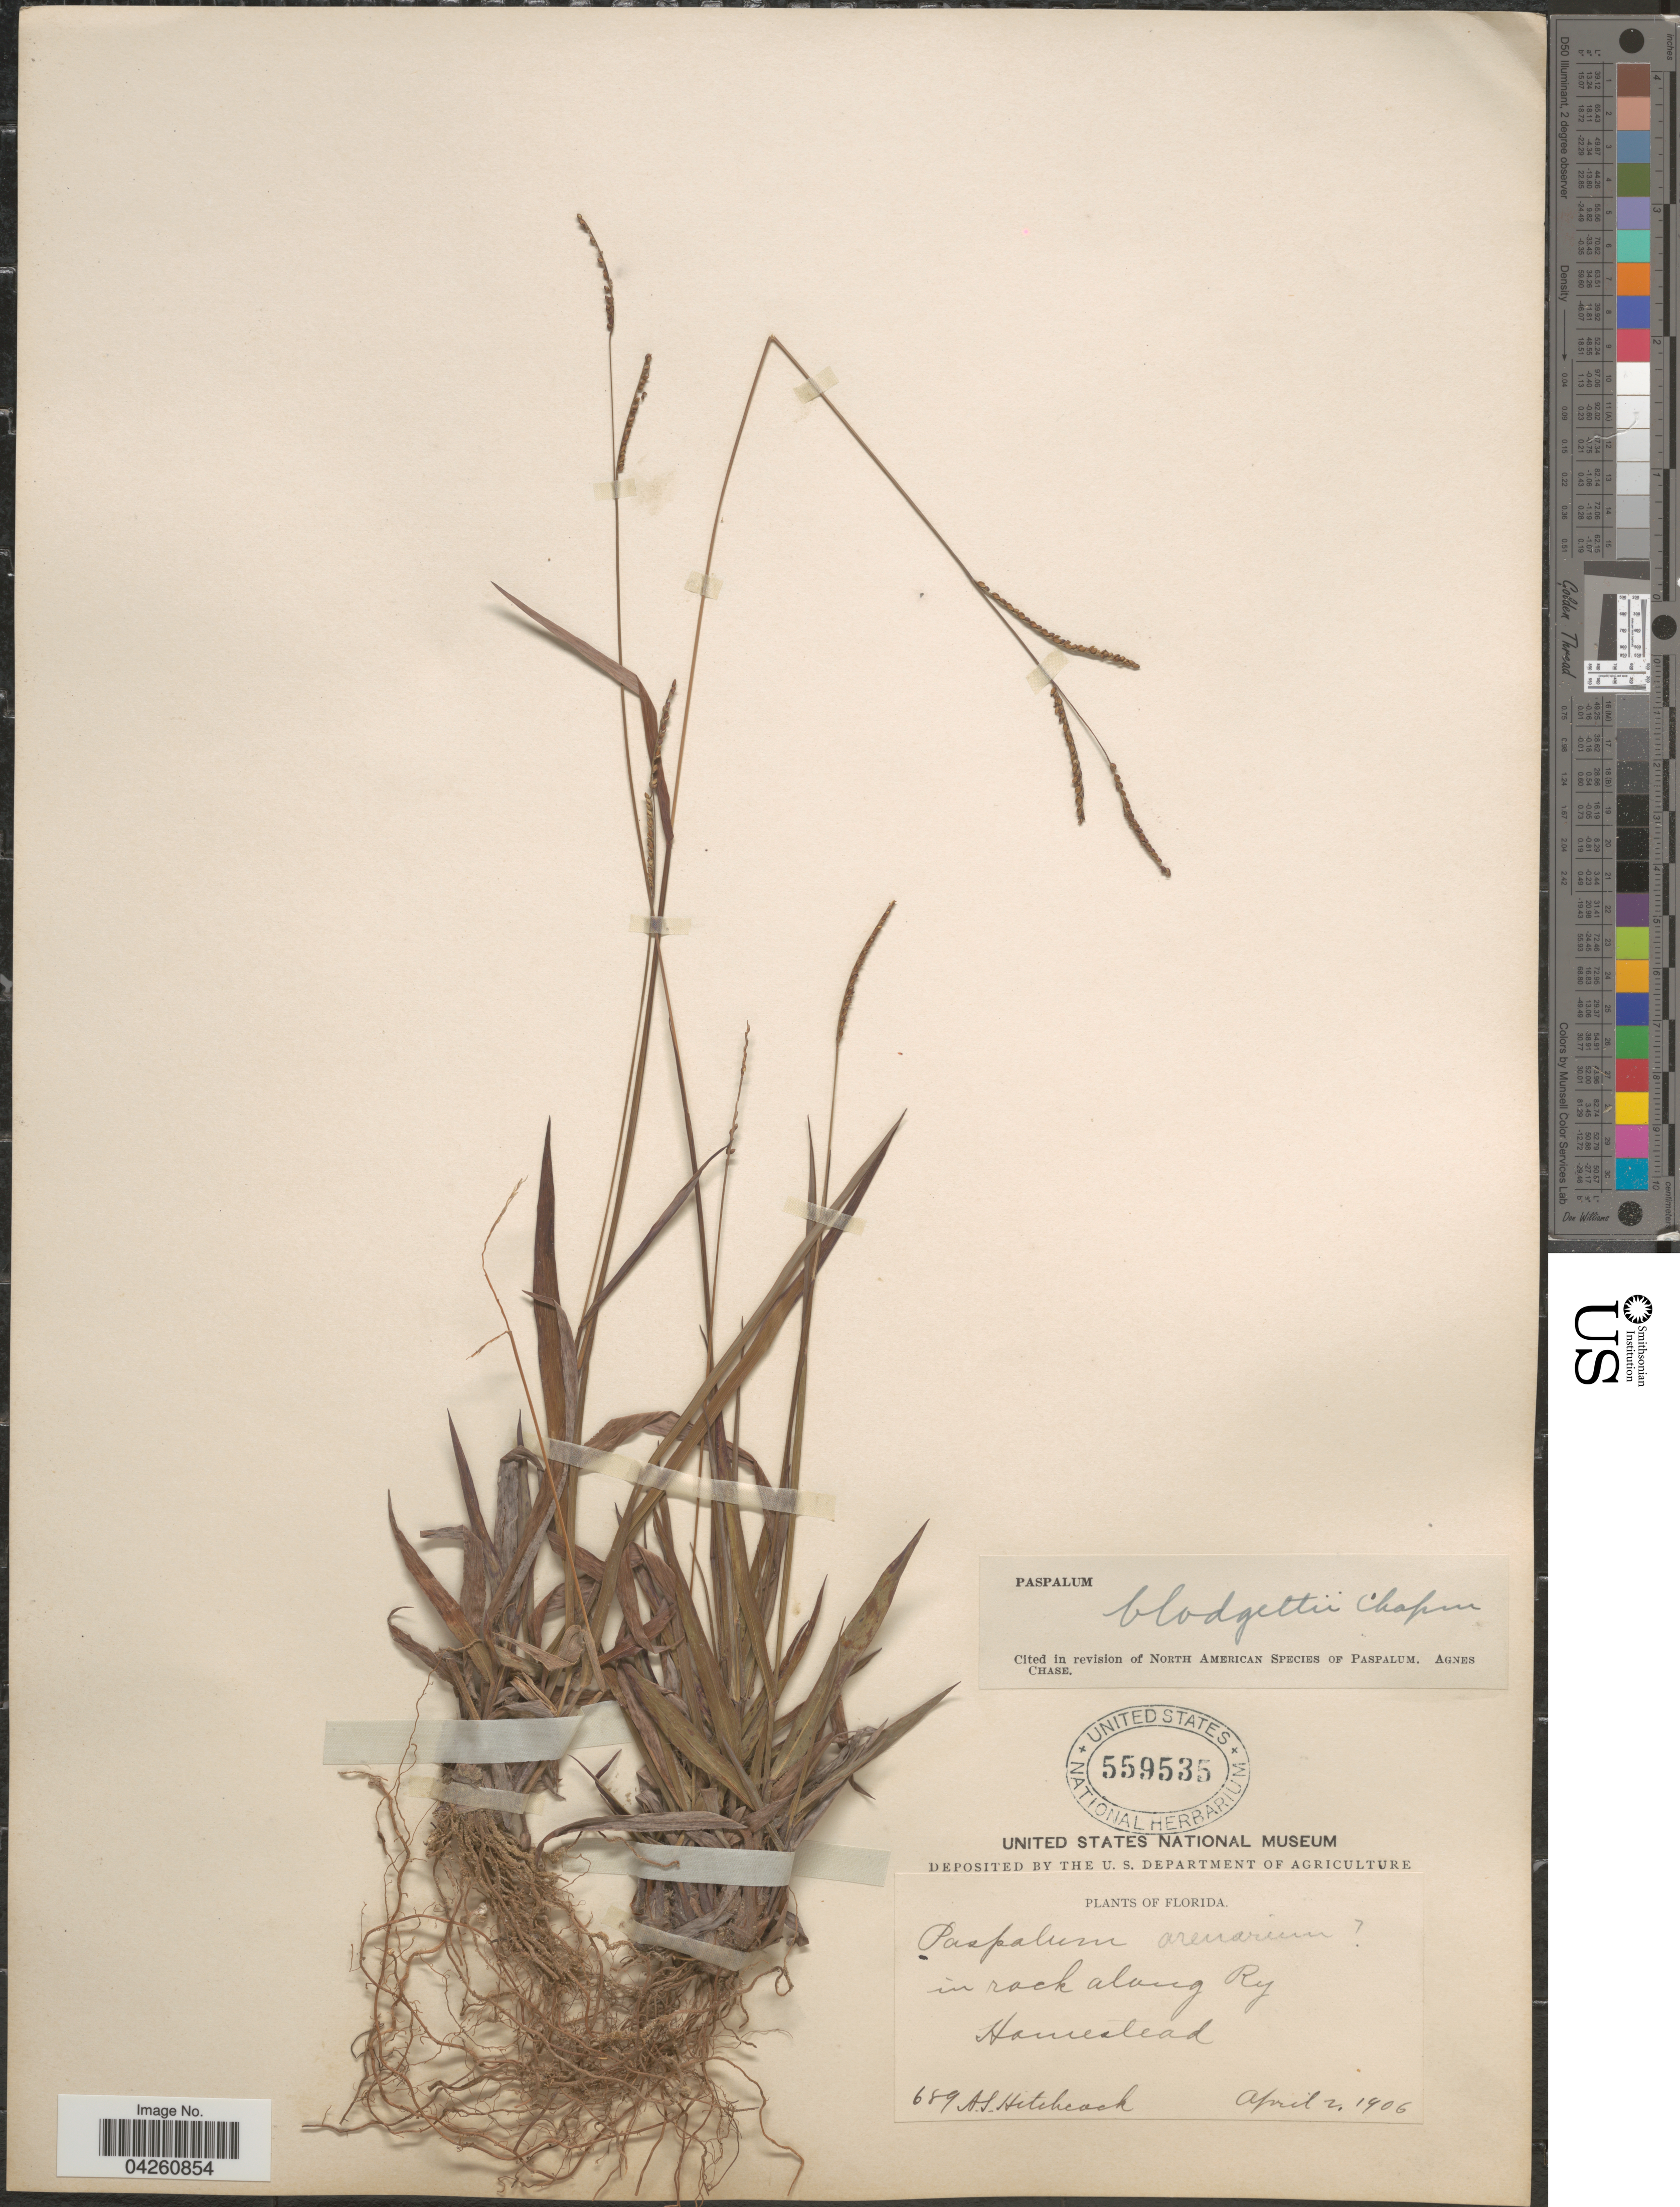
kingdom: Plantae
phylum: Tracheophyta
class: Liliopsida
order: Poales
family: Poaceae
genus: Paspalum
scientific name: Paspalum blodgettii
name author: Chapm.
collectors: A. S. Hitchcock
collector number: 689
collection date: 1906-04-02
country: United States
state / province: Florida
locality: In rock along Ry. Homestead.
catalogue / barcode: US 559535